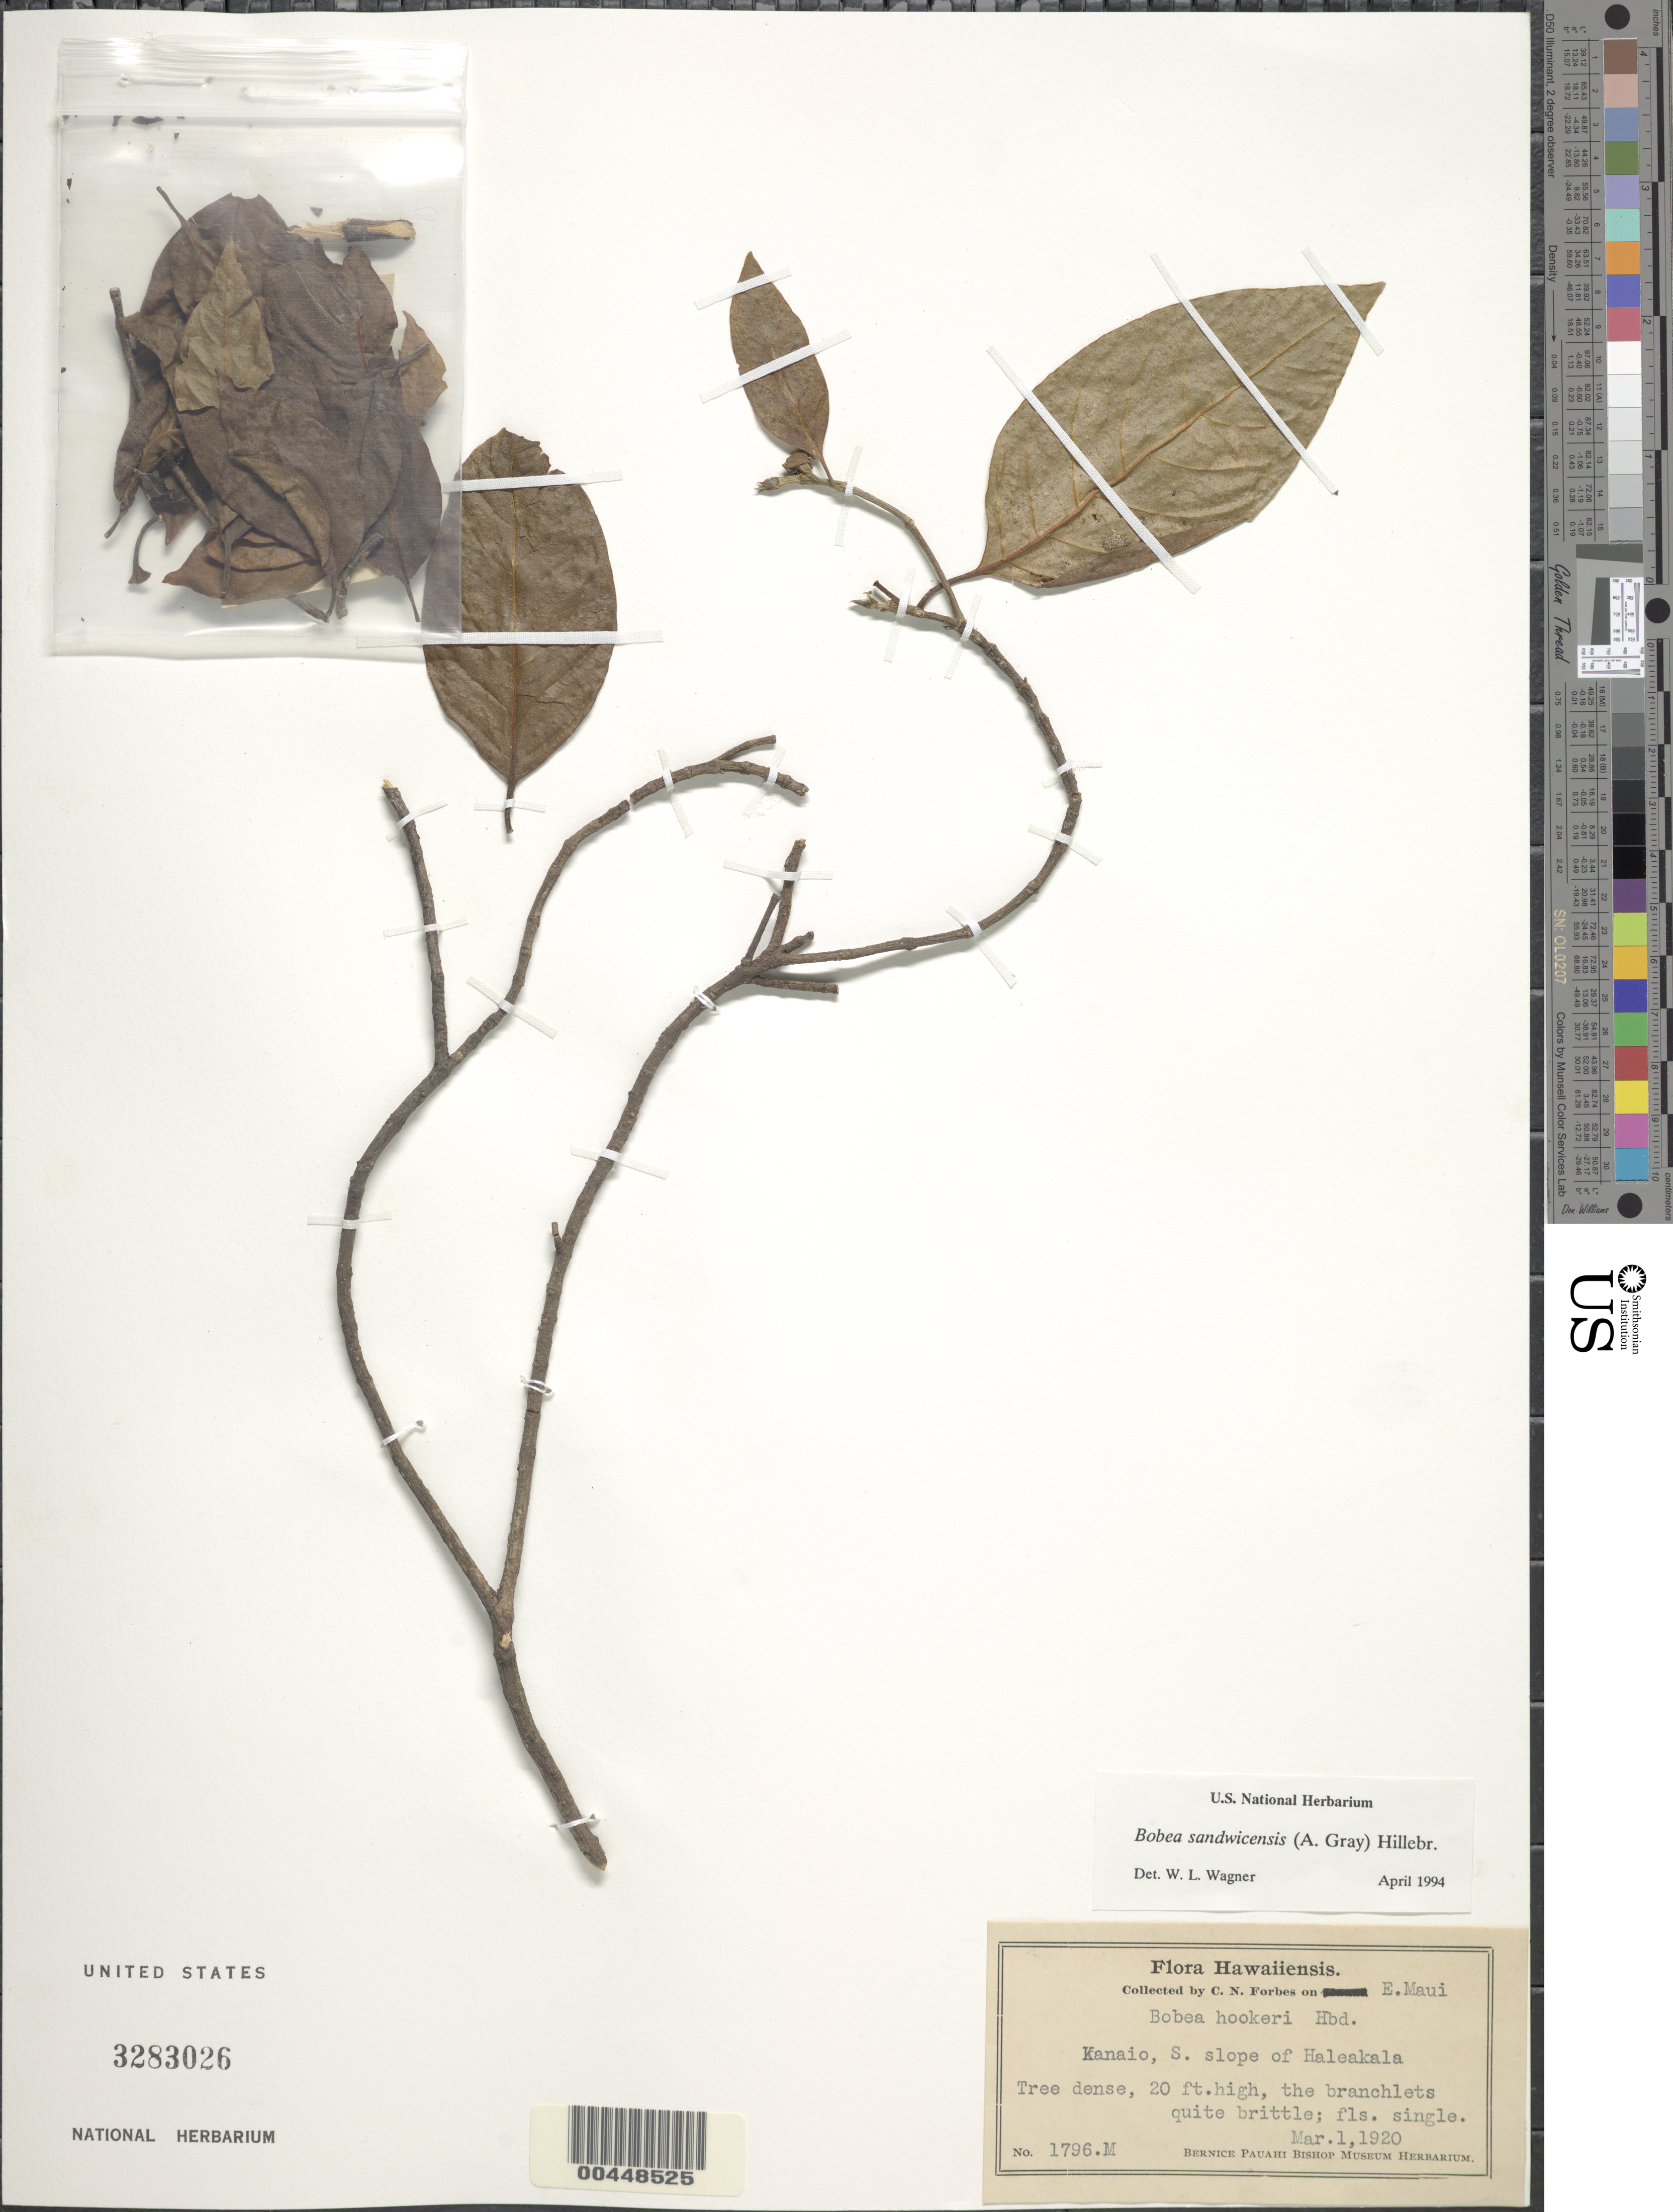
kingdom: Plantae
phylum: Tracheophyta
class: Magnoliopsida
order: Gentianales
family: Rubiaceae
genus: Bobea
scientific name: Bobea sandwicensis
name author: (A. Gray) Hillebr.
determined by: Wagner, W. L., (BOT), Smithsonian Institution - National Museum of Natural History (UNITED STATES)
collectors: C. N. Forbes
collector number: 1796.M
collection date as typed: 1 Mar 1920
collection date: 1920-03-01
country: United States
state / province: Hawaii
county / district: Maui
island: Maui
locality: E Maui, Kanaio, S slope of Haleakala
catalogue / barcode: US 3283026